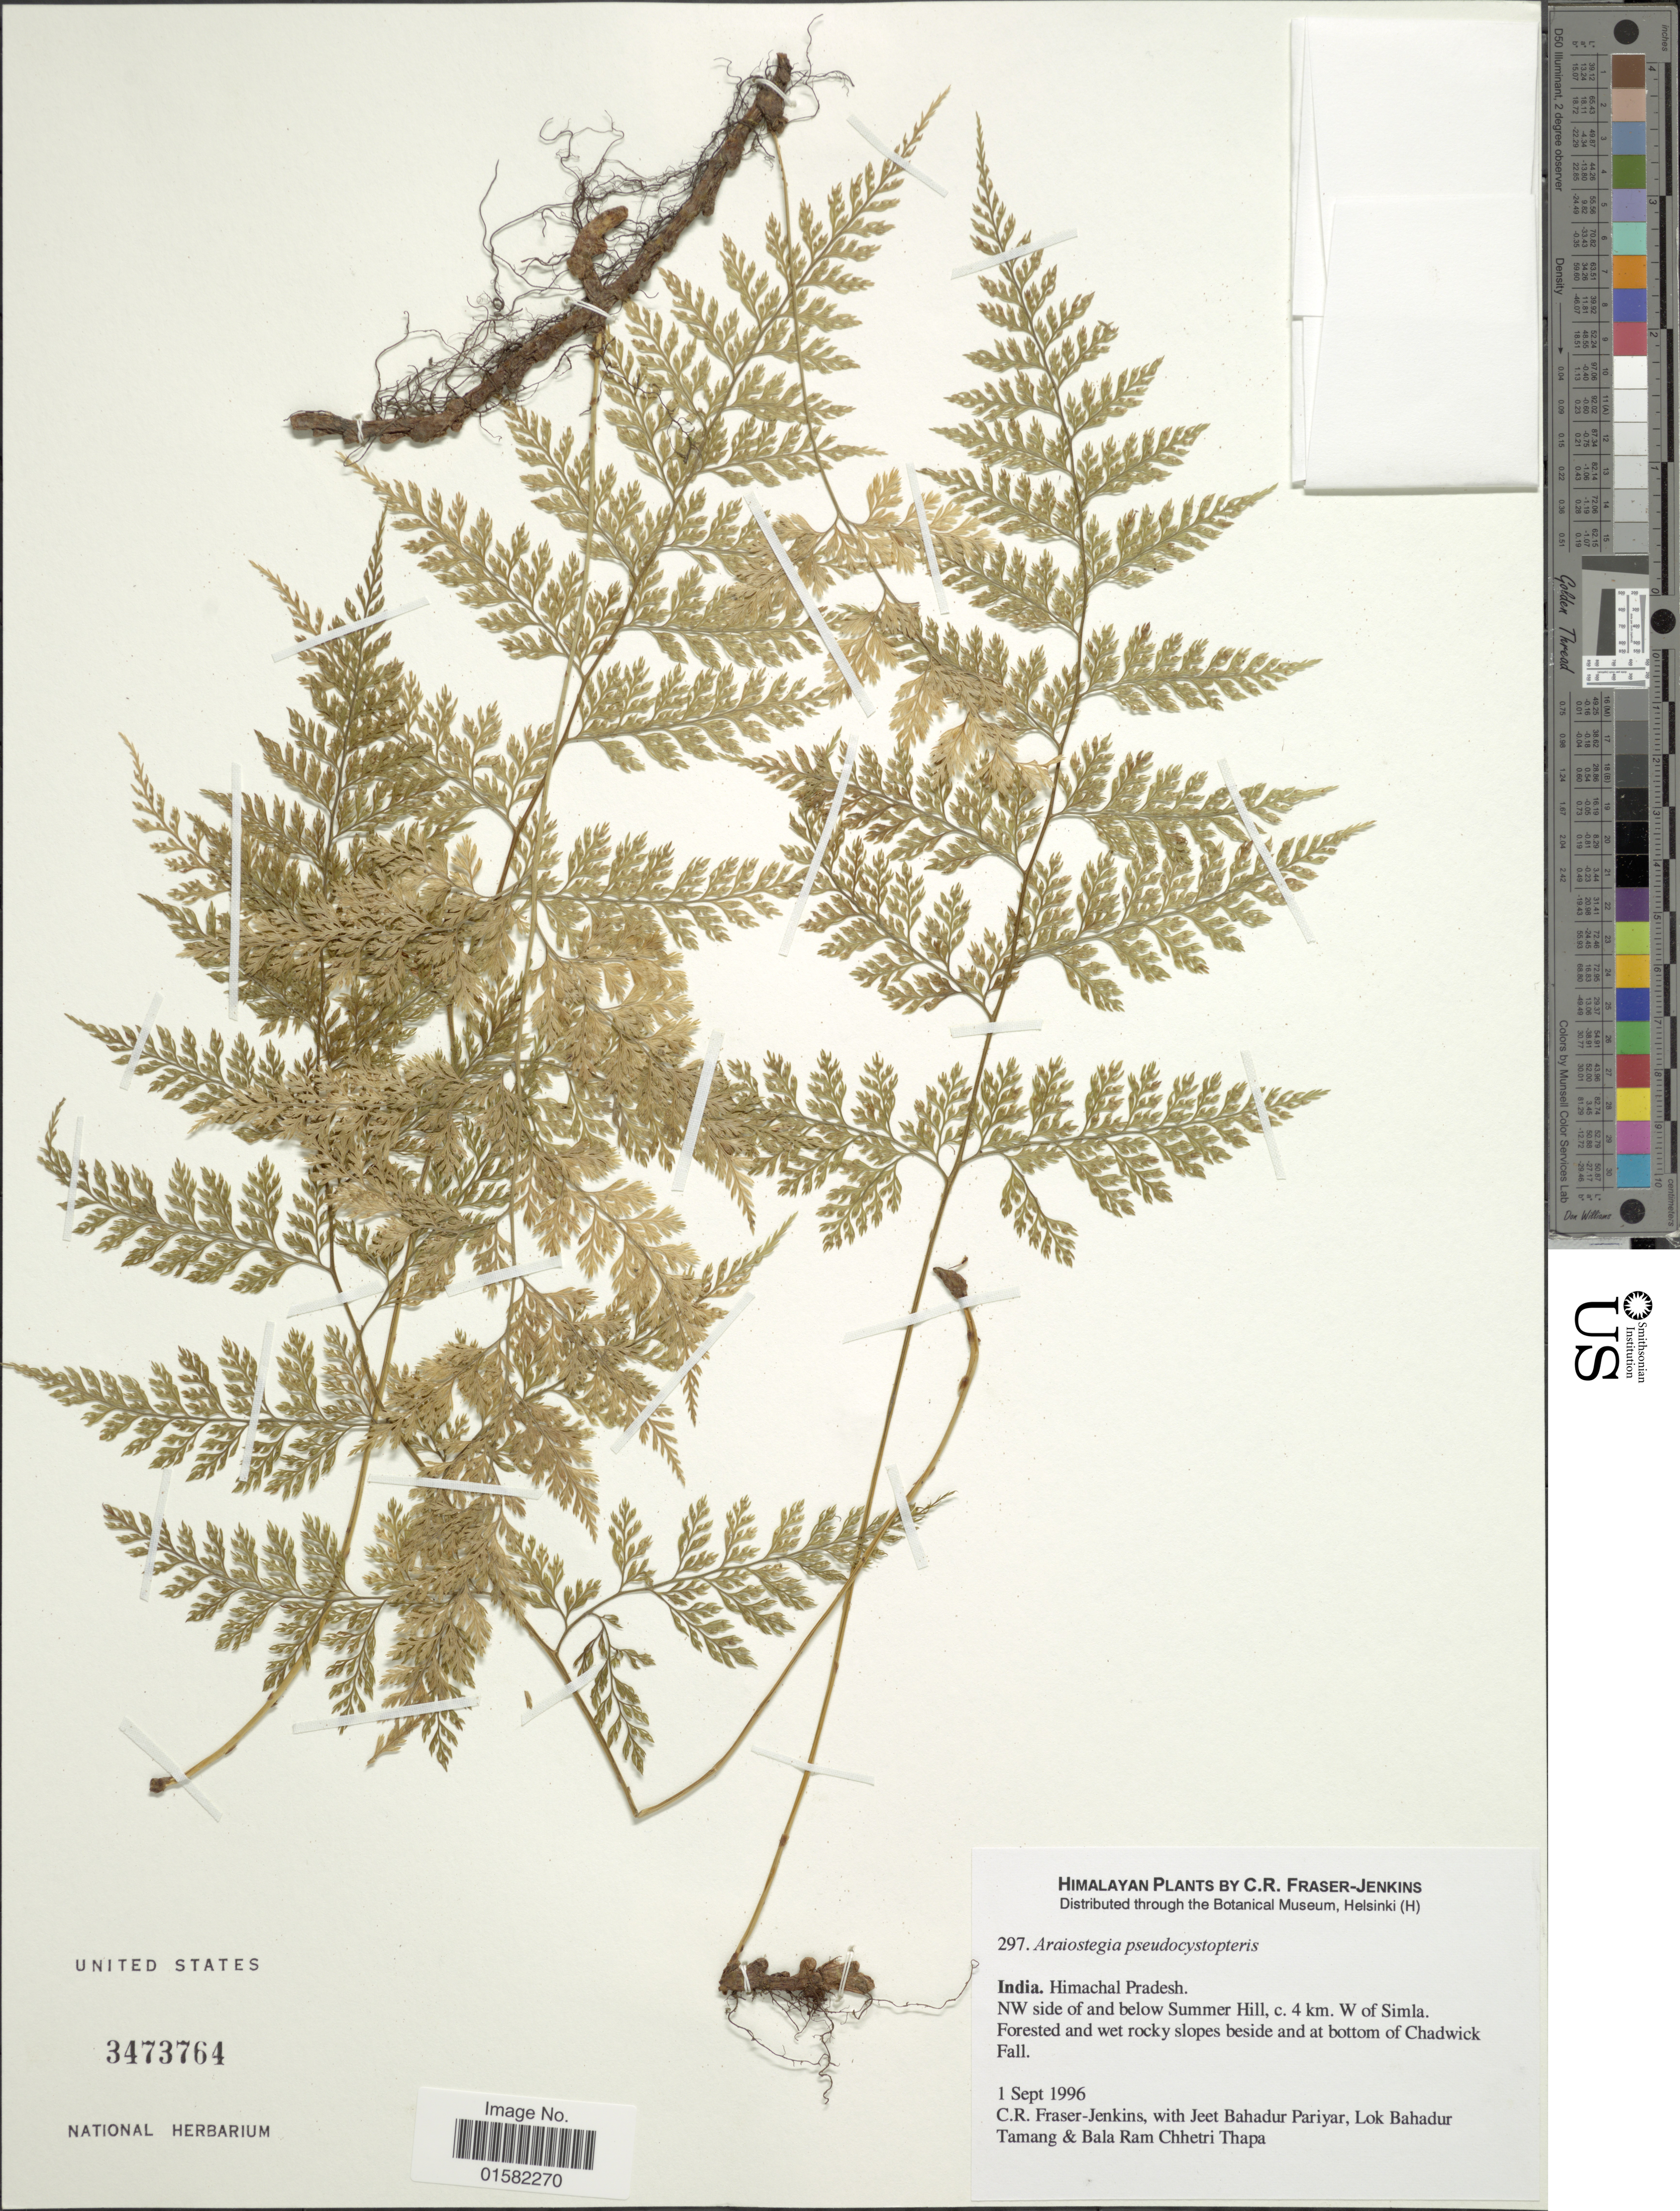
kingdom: Plantae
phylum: Tracheophyta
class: Polypodiopsida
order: Polypodiales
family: Davalliaceae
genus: Davallodes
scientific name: Davallodes pulchra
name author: (D. Don) M. Kato & Tsutsumi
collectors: C. R. Fraser-Jenkins, J. Pariyar, L. Tamang & B. Thapa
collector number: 297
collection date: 1996-09-01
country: India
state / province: Himachal Pradesh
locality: NW side of and below Summer Hill, c. 4 km W of Simla. Forested and wet rocky slopes and at bottom of Chadwick Fall, Hiamalayan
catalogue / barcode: US 3473764